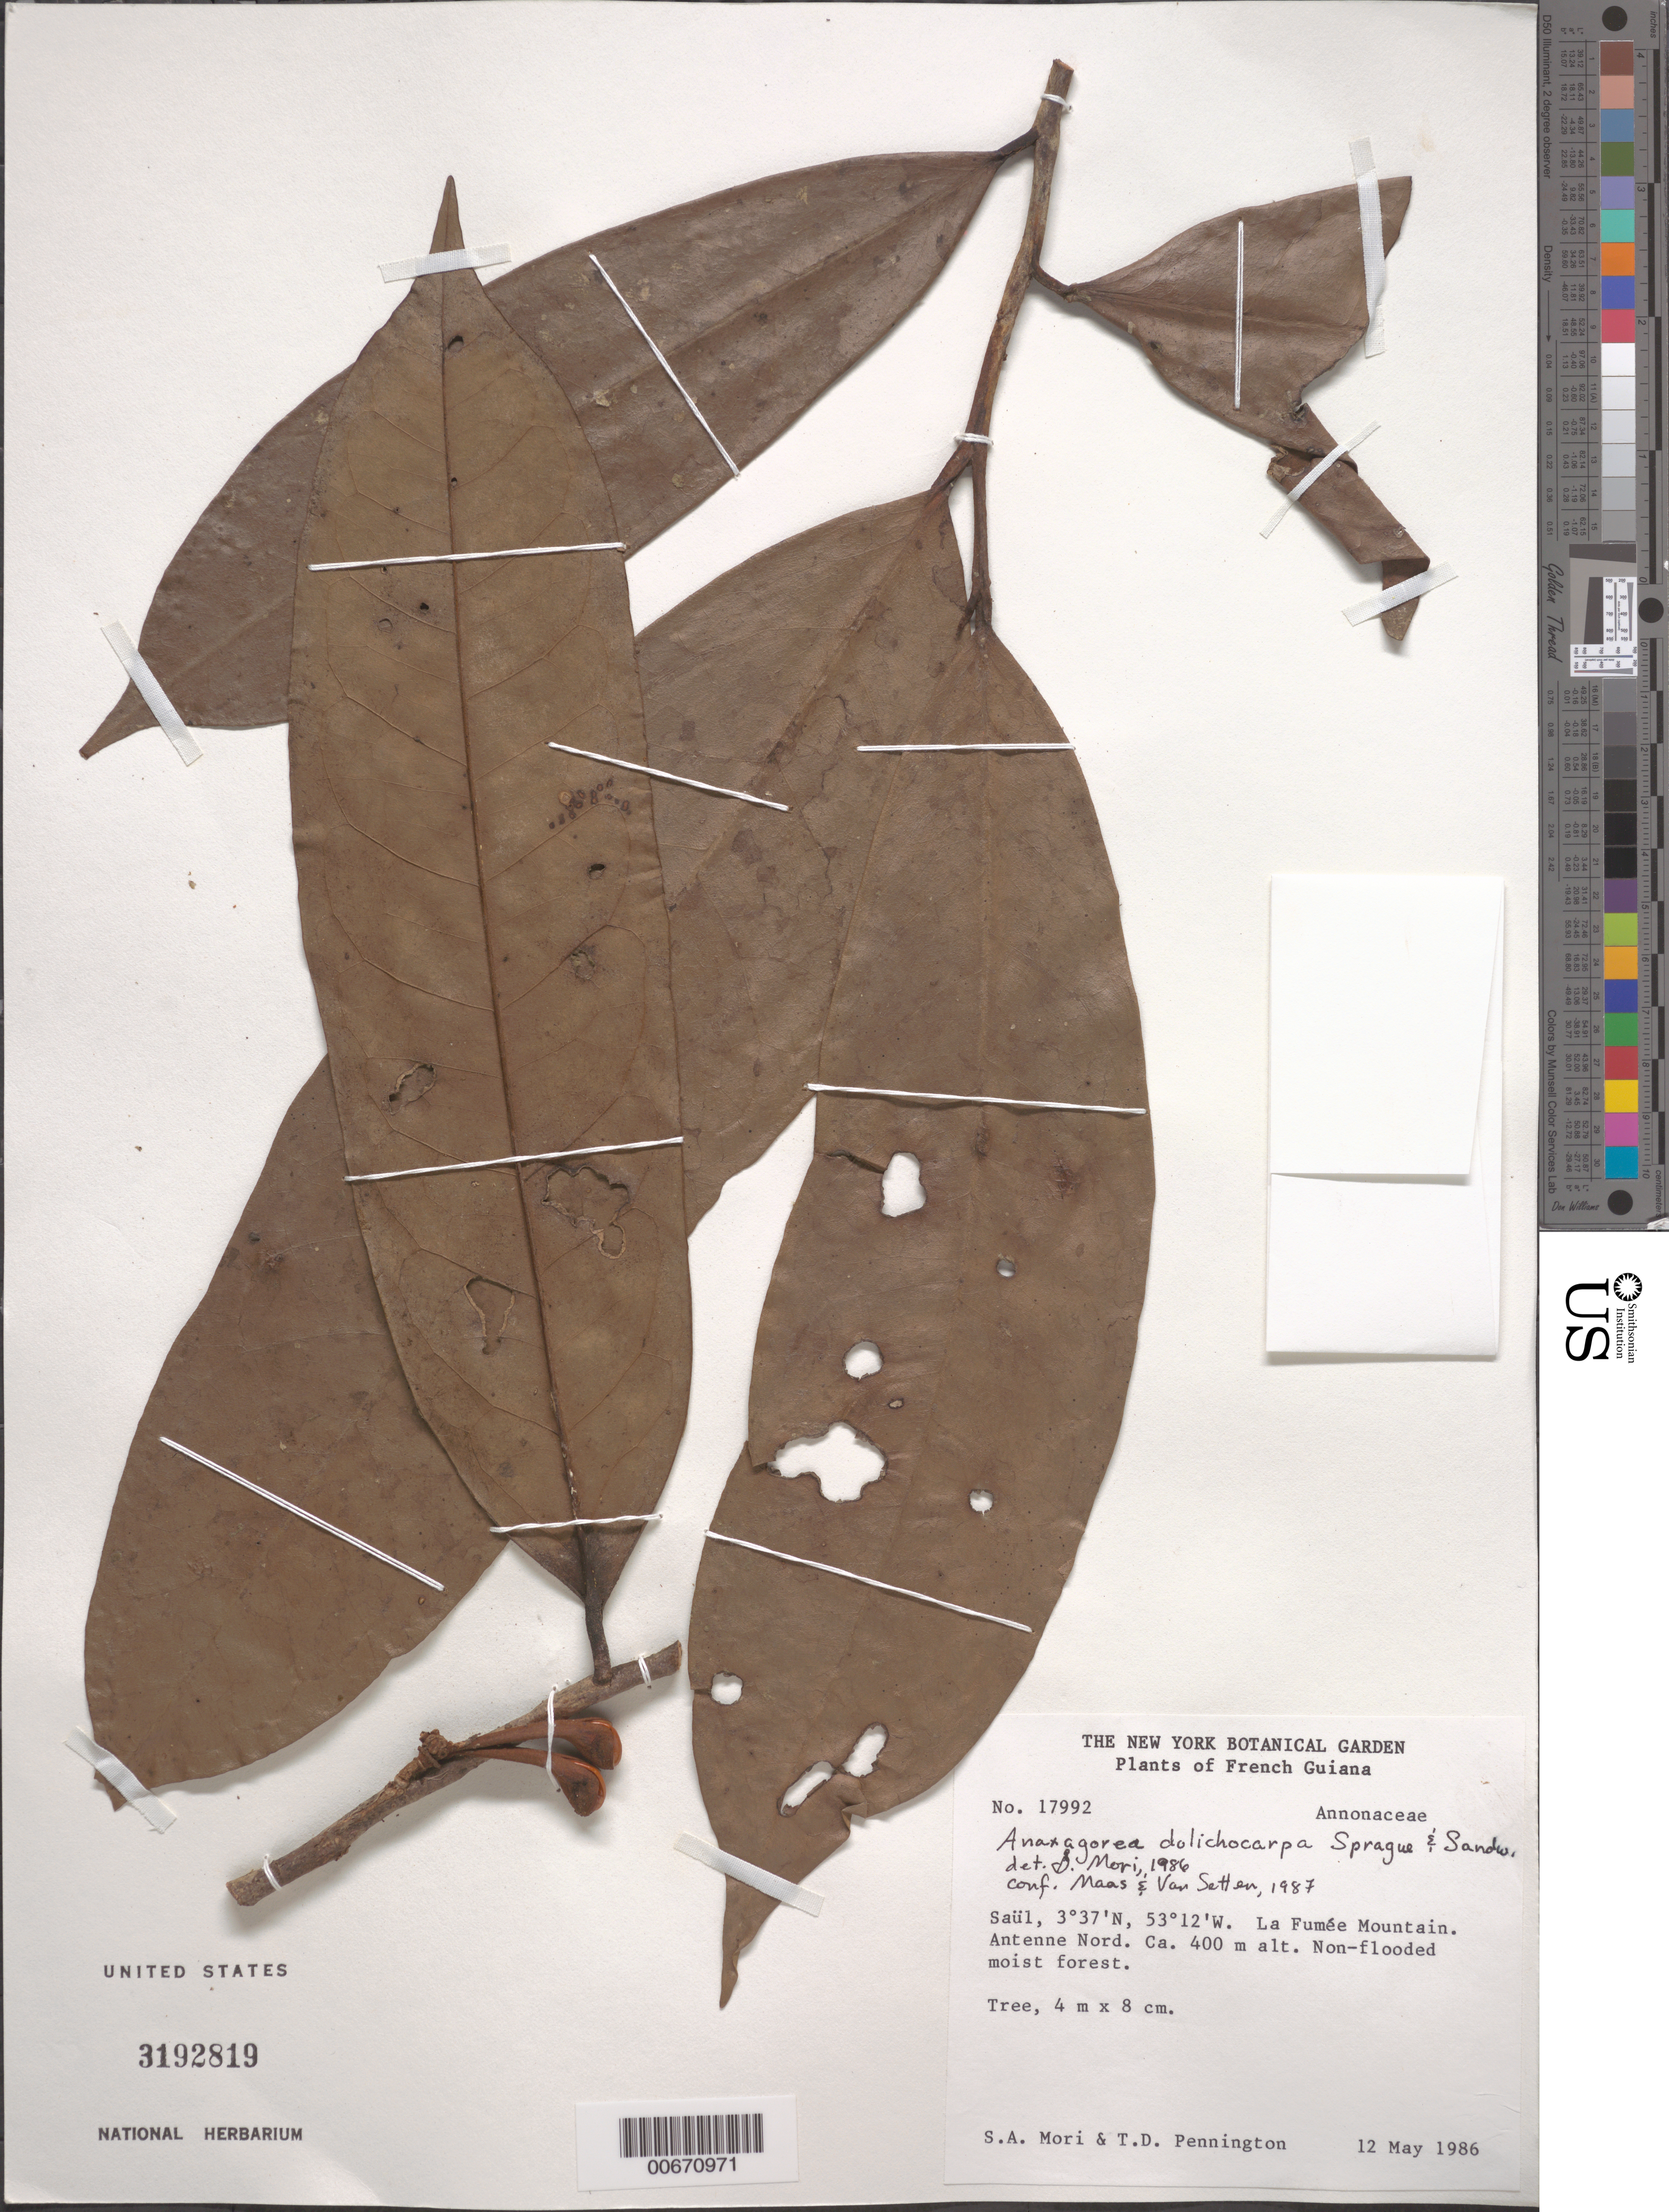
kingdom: Plantae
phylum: Tracheophyta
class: Magnoliopsida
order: Magnoliales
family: Annonaceae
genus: Anaxagorea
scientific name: Anaxagorea dolichocarpa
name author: Sprague & Sandwith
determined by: Maas, P. J.; van Setten, J.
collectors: S. Mori & T. D. Pennington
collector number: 17992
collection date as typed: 12-May-86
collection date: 1986-05-12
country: French Guiana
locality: Saül, La Fumée Mountain, Antenne Nord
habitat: Non-flooded moist forest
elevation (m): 400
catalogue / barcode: US 3192819